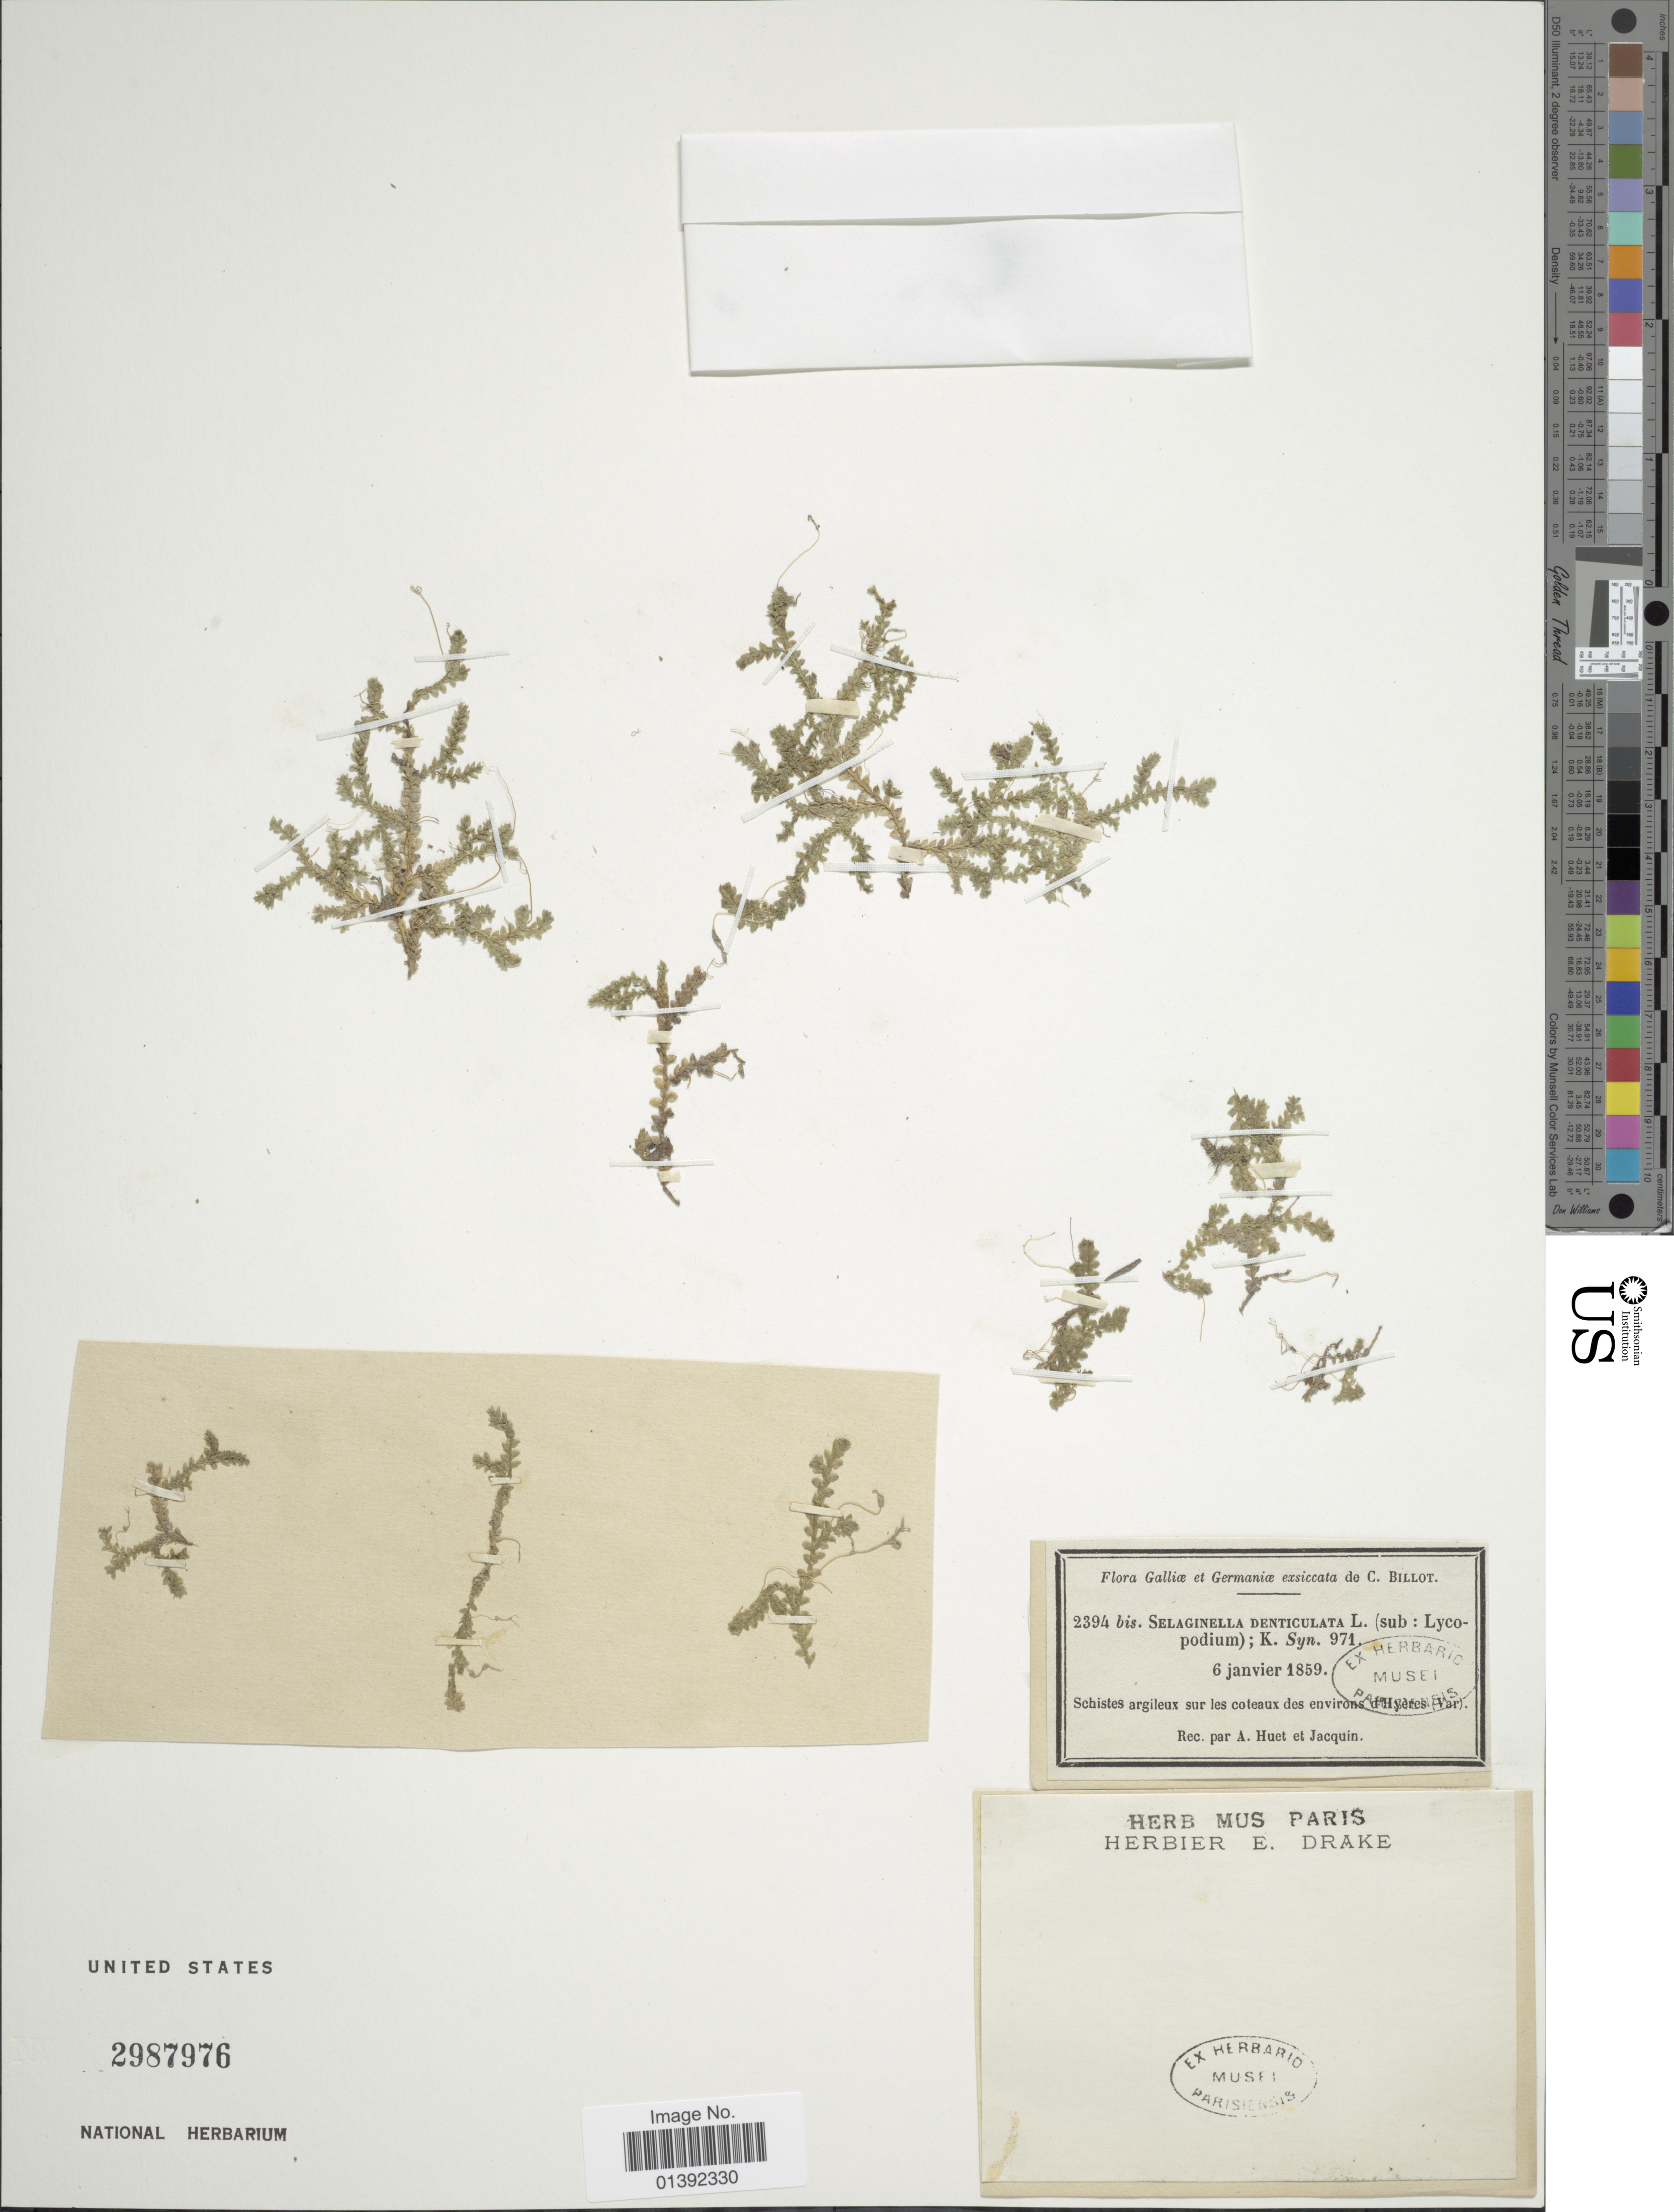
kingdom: Plantae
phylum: Tracheophyta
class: Lycopodiopsida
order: Selaginellales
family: Selaginellaceae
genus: Selaginella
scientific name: Selaginella denticulata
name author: (L.) Spring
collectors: A. Huet & Jacquin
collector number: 2394 bis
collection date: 1859-01-06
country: France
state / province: Provence-Alpes-Côte d'Azur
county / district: Var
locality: Galliæ et Germaniæ, environs d'Hyeres (Var)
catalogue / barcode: US 2987976